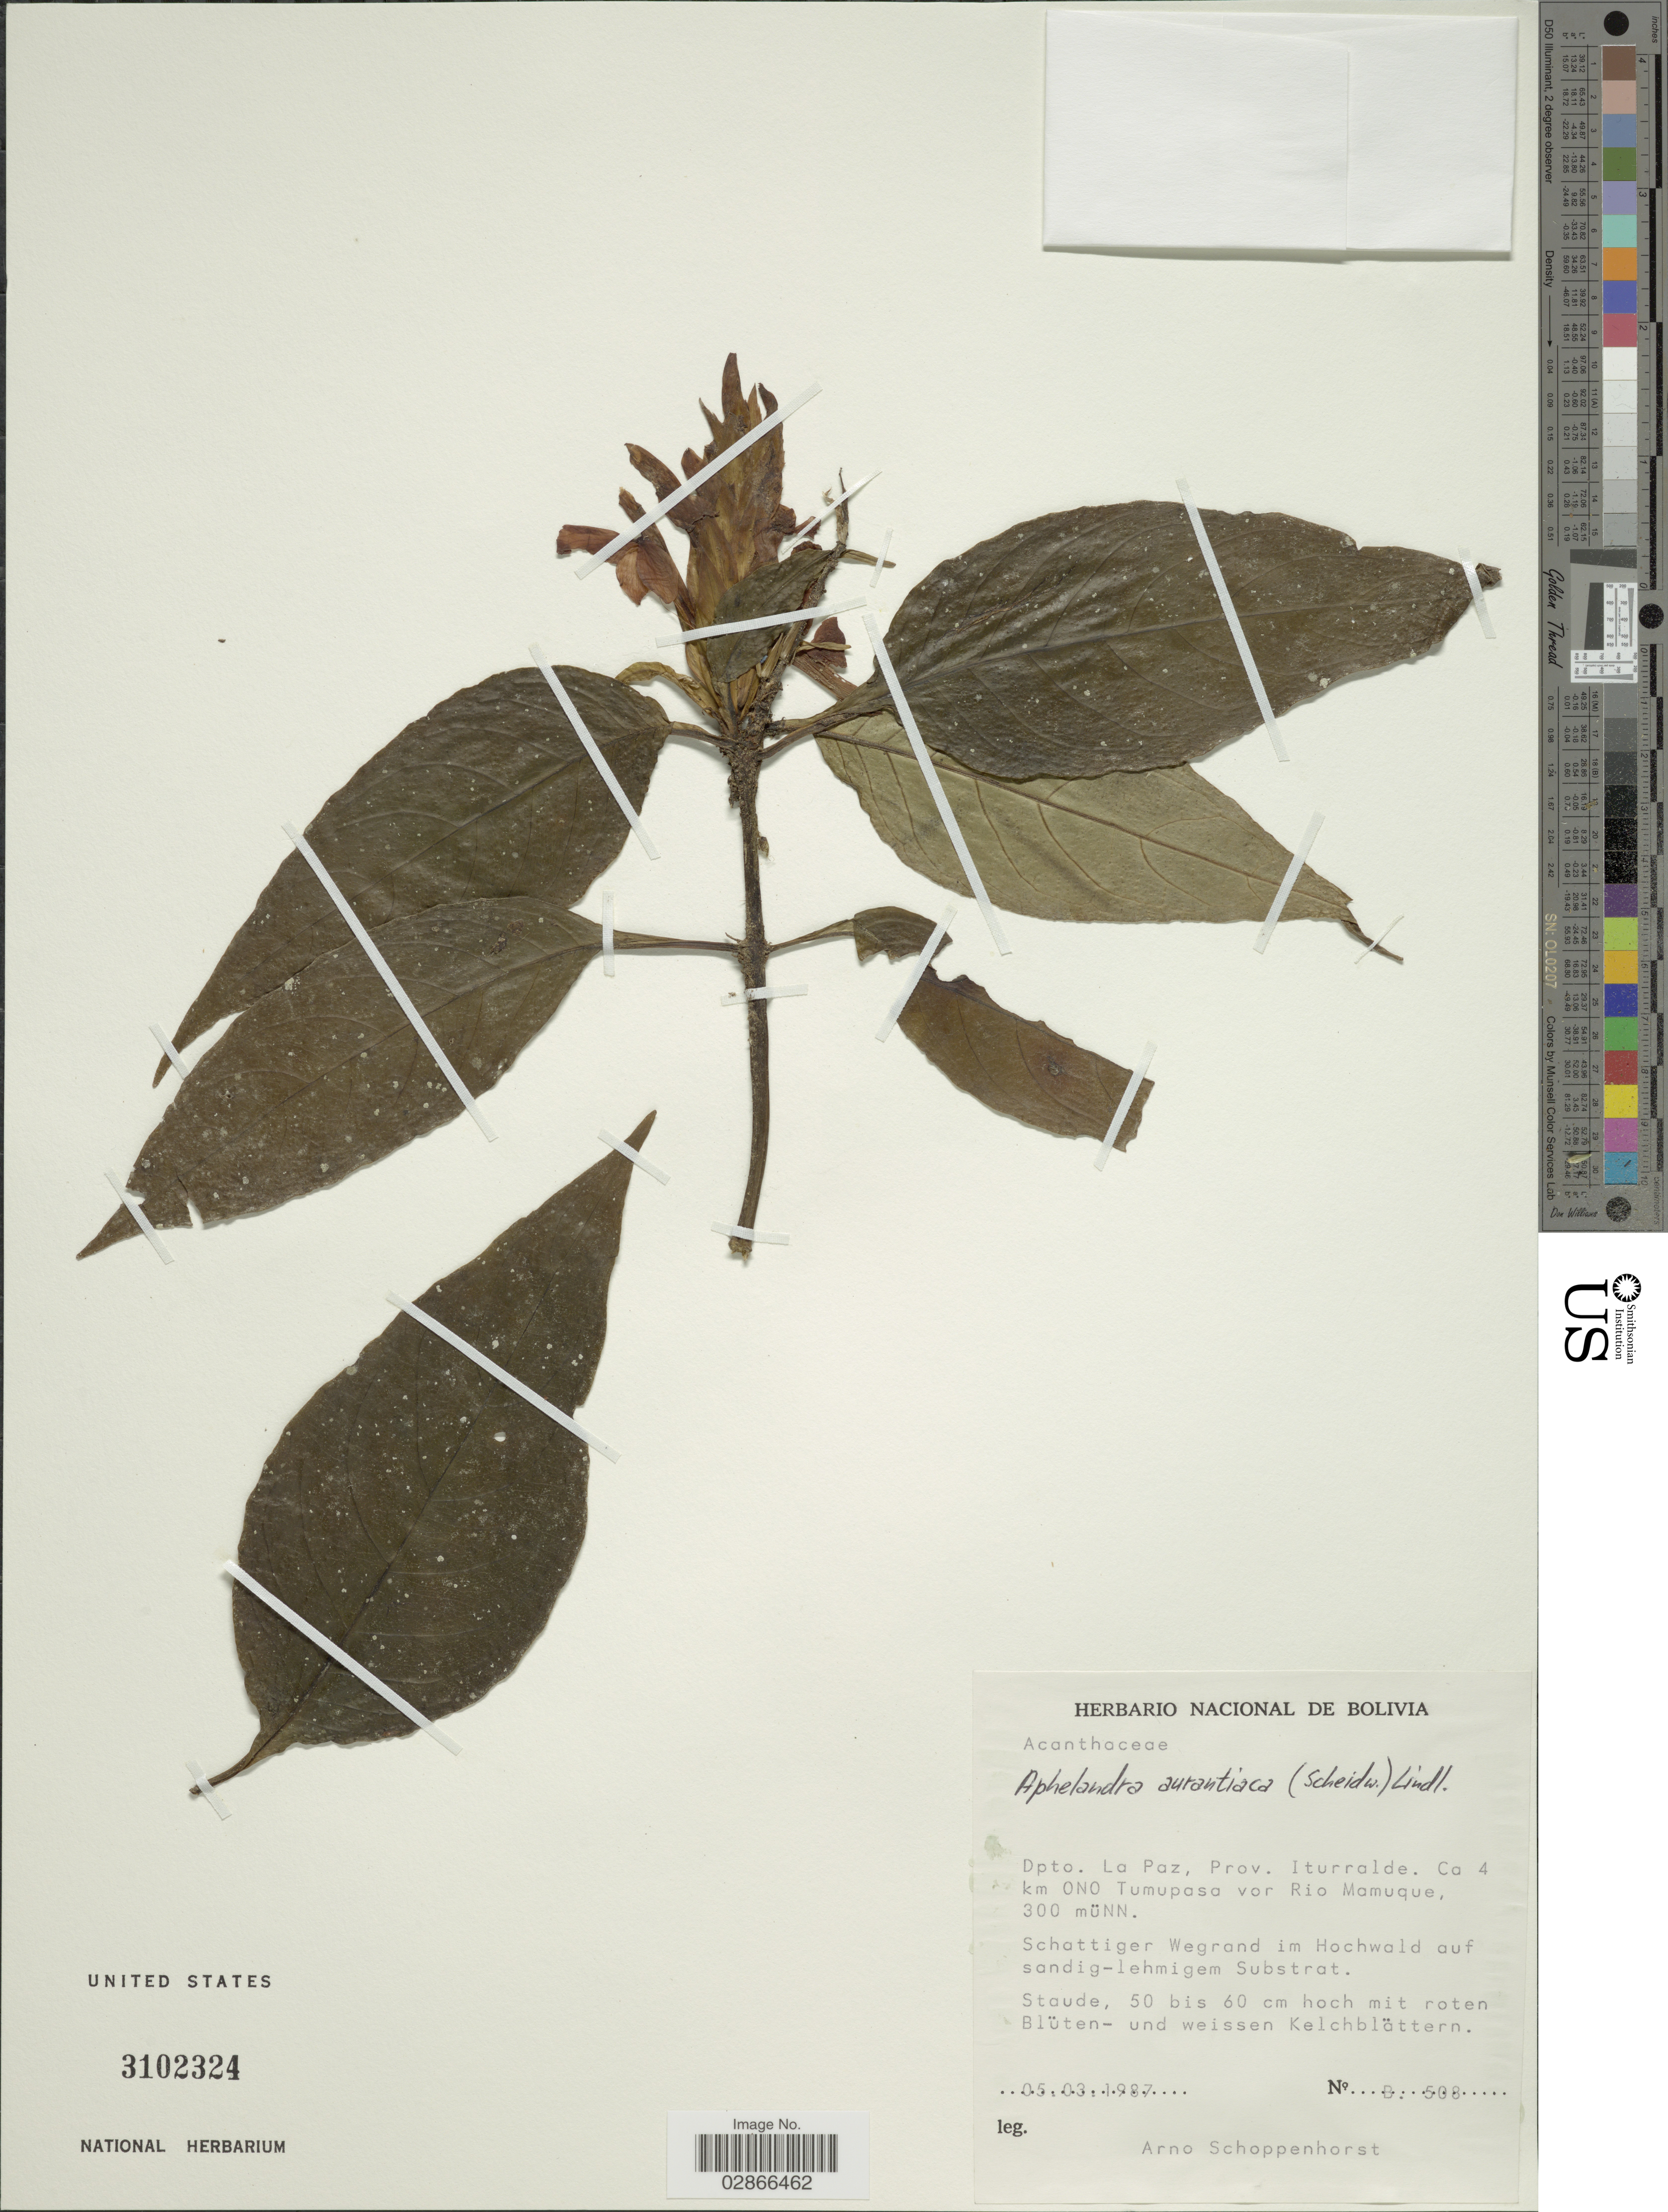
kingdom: Plantae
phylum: Tracheophyta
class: Magnoliopsida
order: Lamiales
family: Acanthaceae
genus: Aphelandra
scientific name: Aphelandra aurantiaca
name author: (Scheidw.) Lindl.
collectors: A. Schoppenhorst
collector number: B508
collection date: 1987-03-05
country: Bolivia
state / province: La Paz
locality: Dpto. La Paz, Prov. Iturralde. Ca 4 km ONO Tumupasa vor Rio Mamuque.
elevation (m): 300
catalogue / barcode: US 3102324